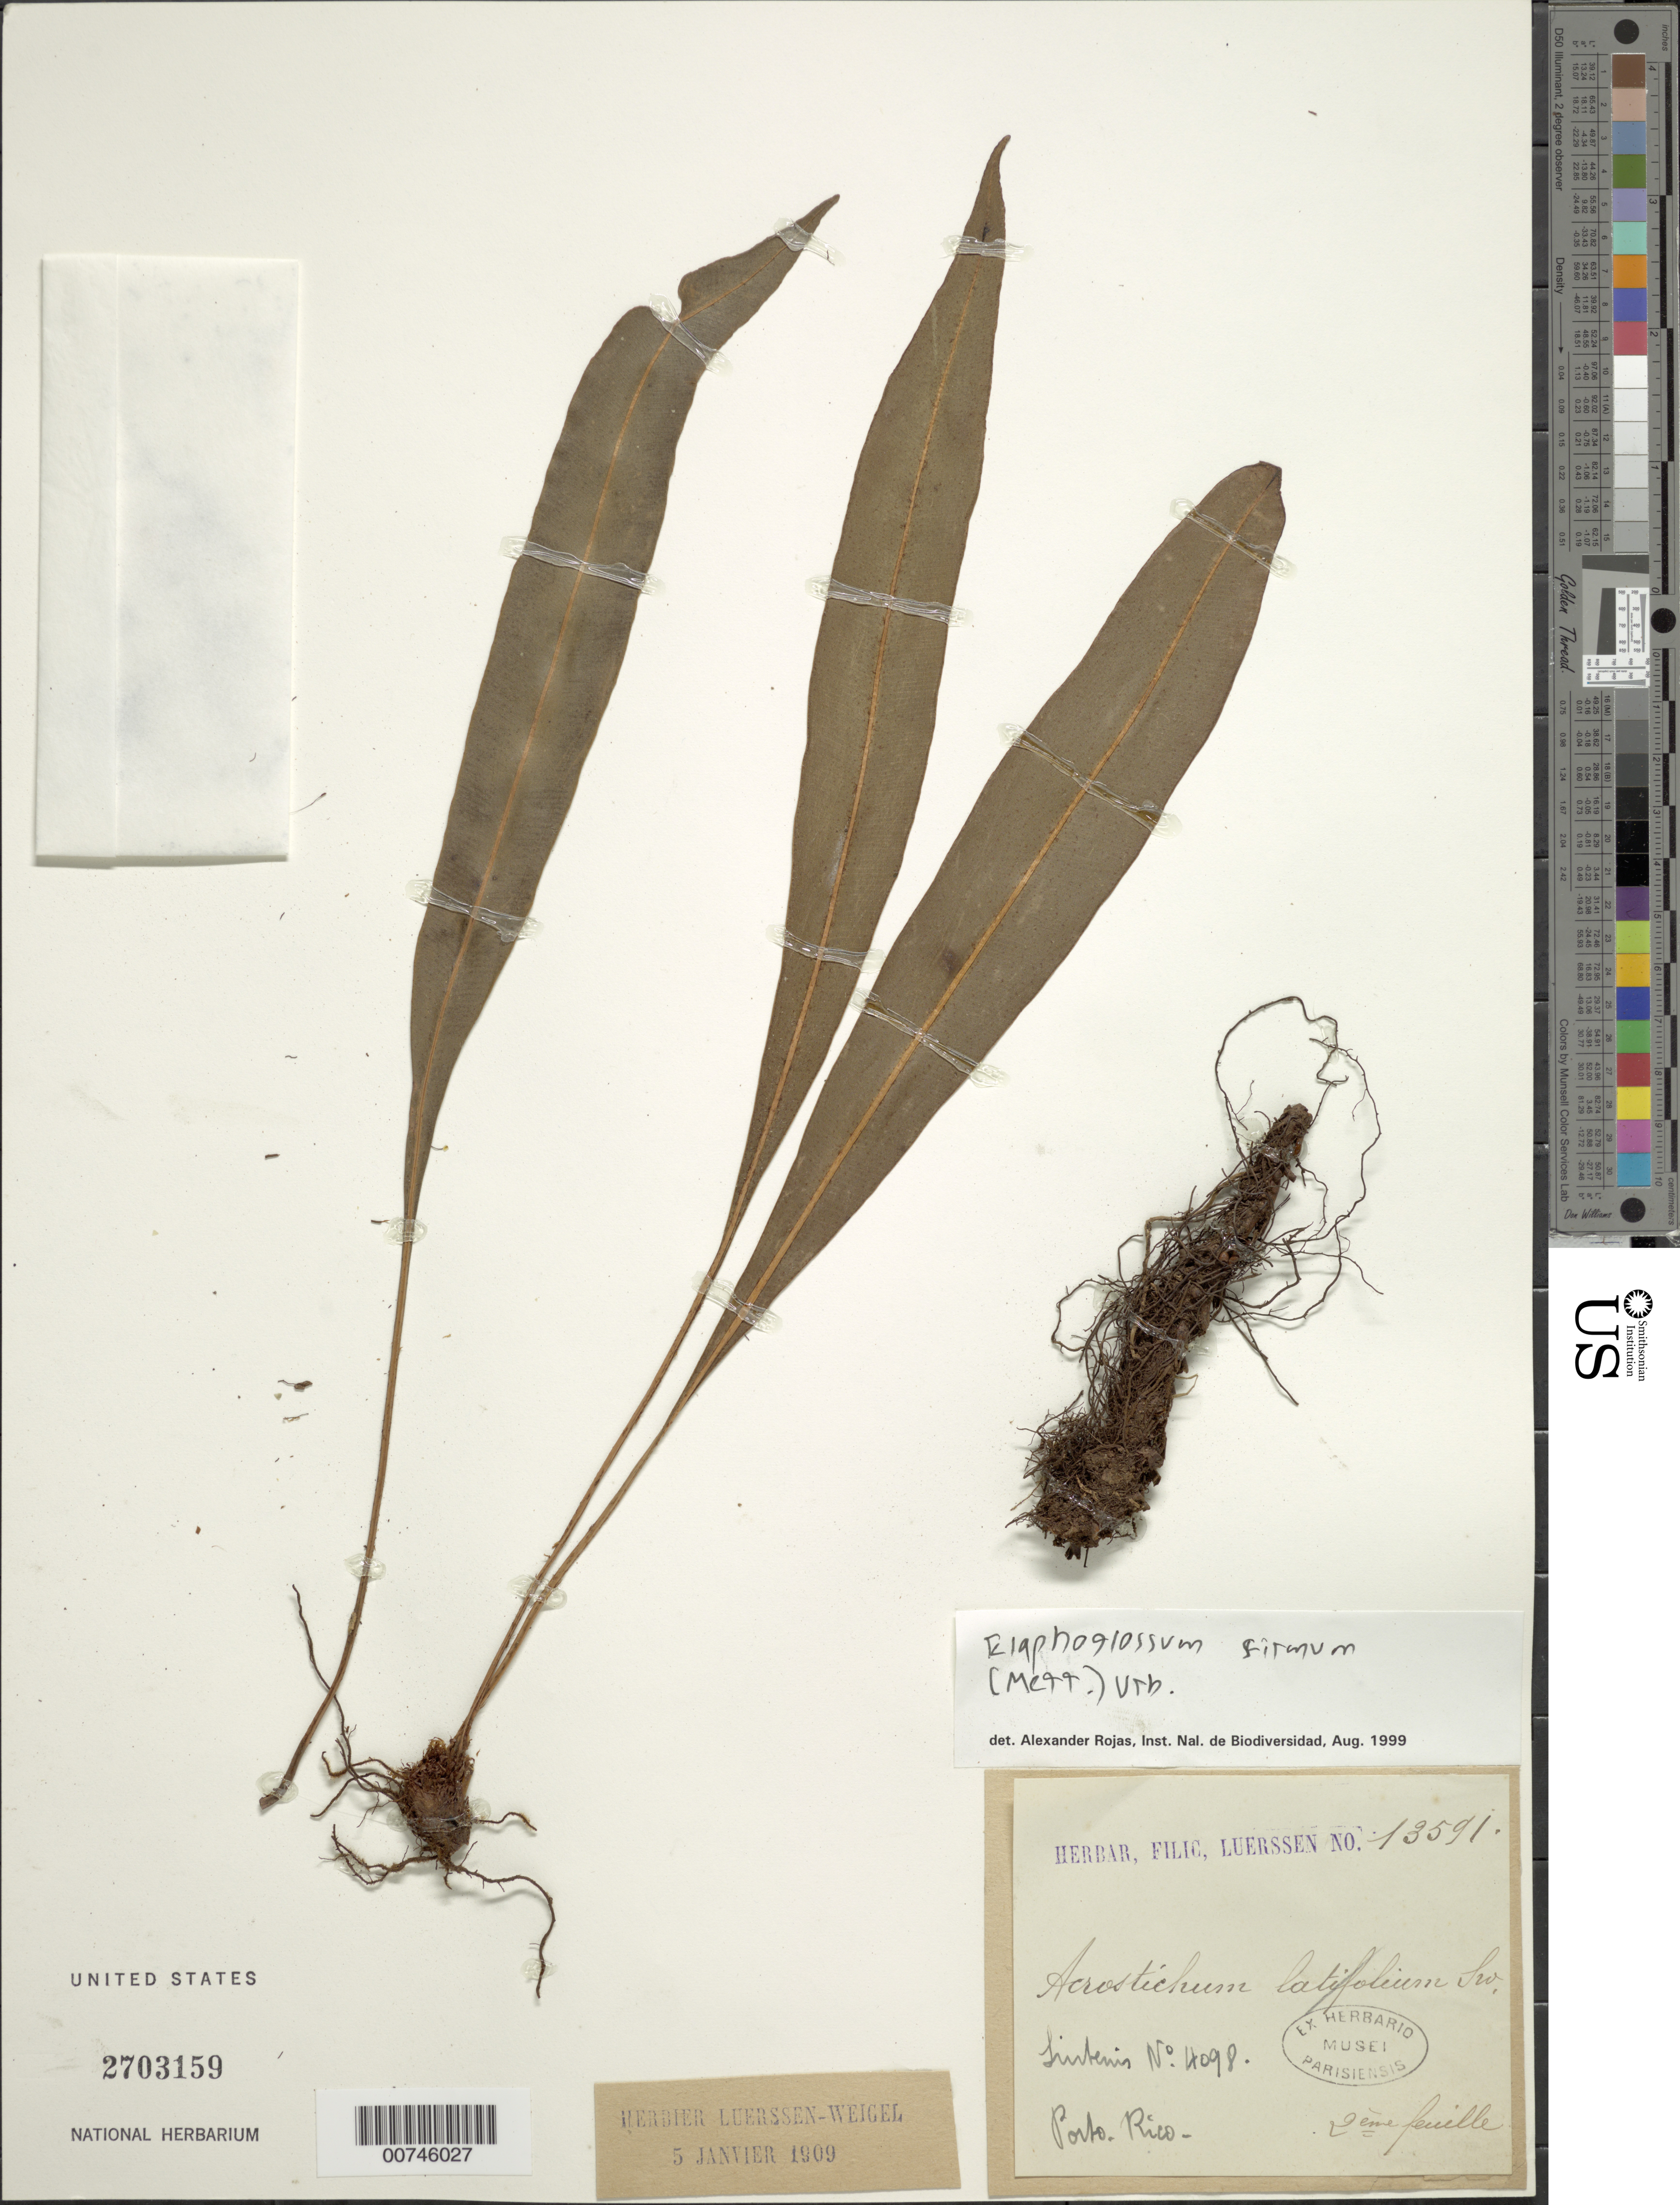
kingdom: Plantae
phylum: Tracheophyta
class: Polypodiopsida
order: Polypodiales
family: Dryopteridaceae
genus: Elaphoglossum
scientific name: Elaphoglossum firmum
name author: (Mett.) Urb.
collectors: P. Sintenis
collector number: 4098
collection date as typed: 1886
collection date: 1886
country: Puerto Rico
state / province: Adjuntas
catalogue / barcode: US 2703159